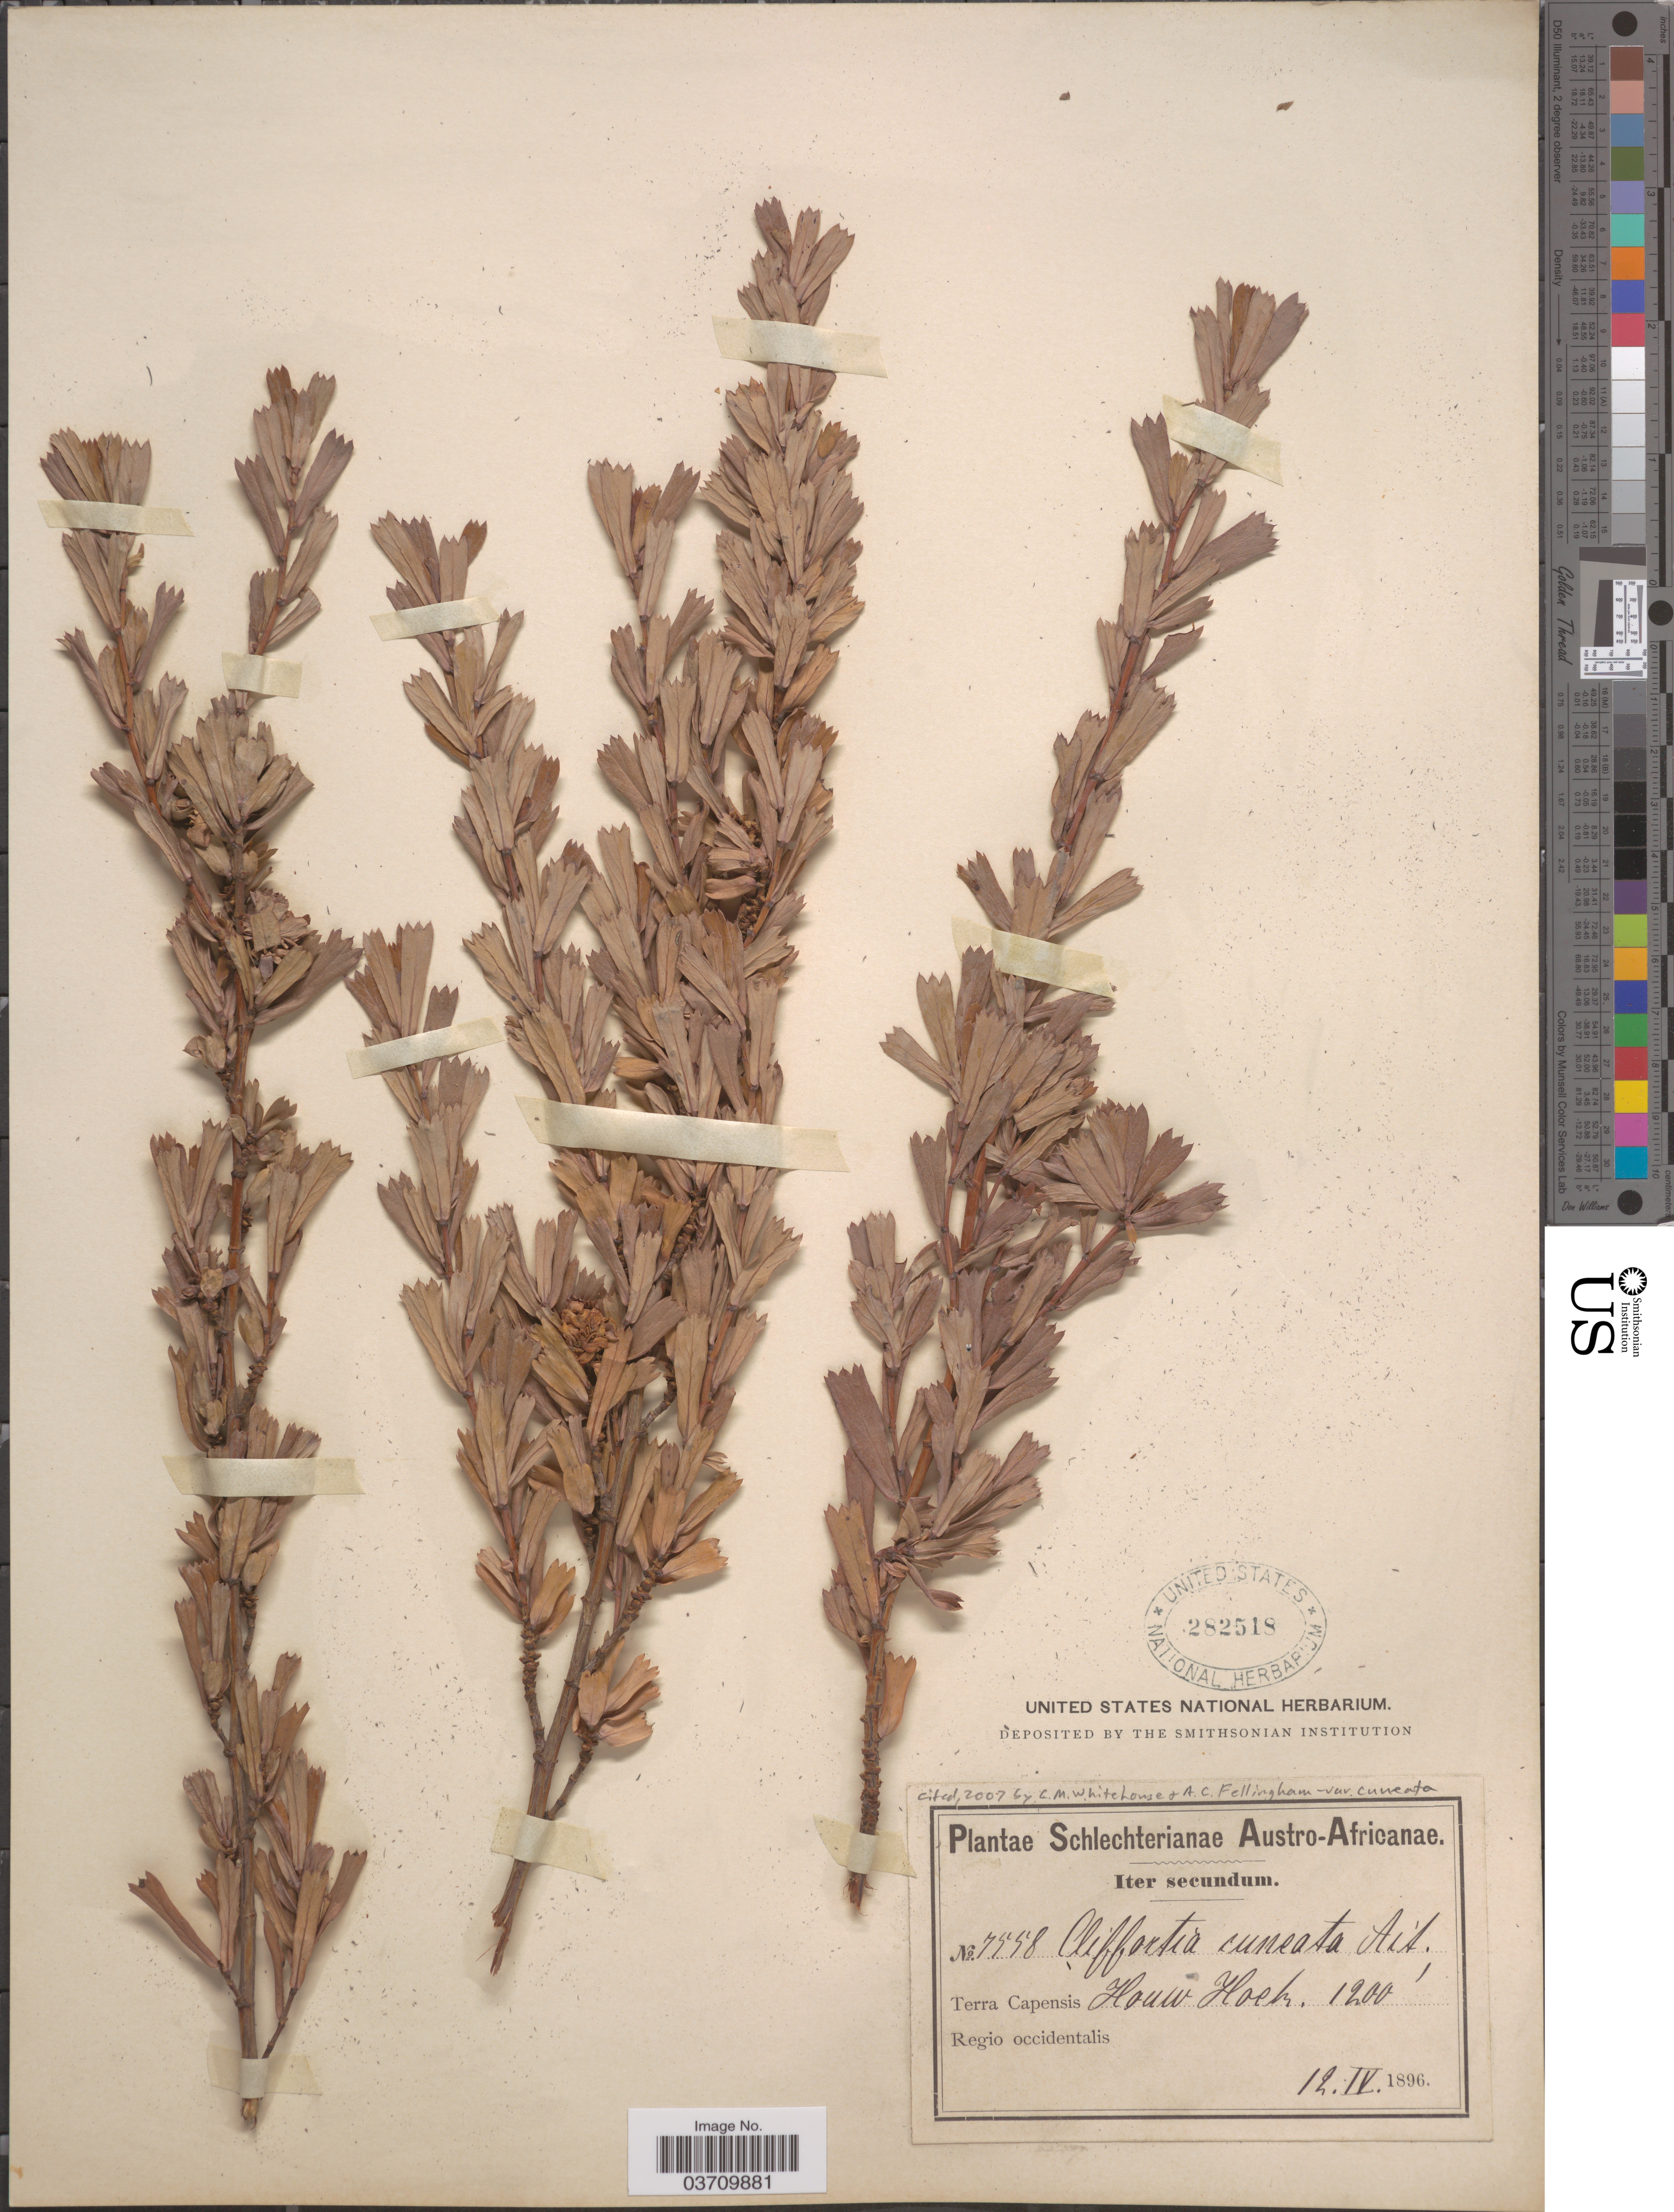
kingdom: Plantae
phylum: Tracheophyta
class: Magnoliopsida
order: Rosales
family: Rosaceae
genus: Cliffortia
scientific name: Cliffortia cuneata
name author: Aiton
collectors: Schlechter, --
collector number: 7558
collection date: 1896-04-12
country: South Africa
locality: Austro-Africanae. Terra Capensis. Regio occidentalis. Houw Hoek.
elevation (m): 366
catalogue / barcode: US 282518